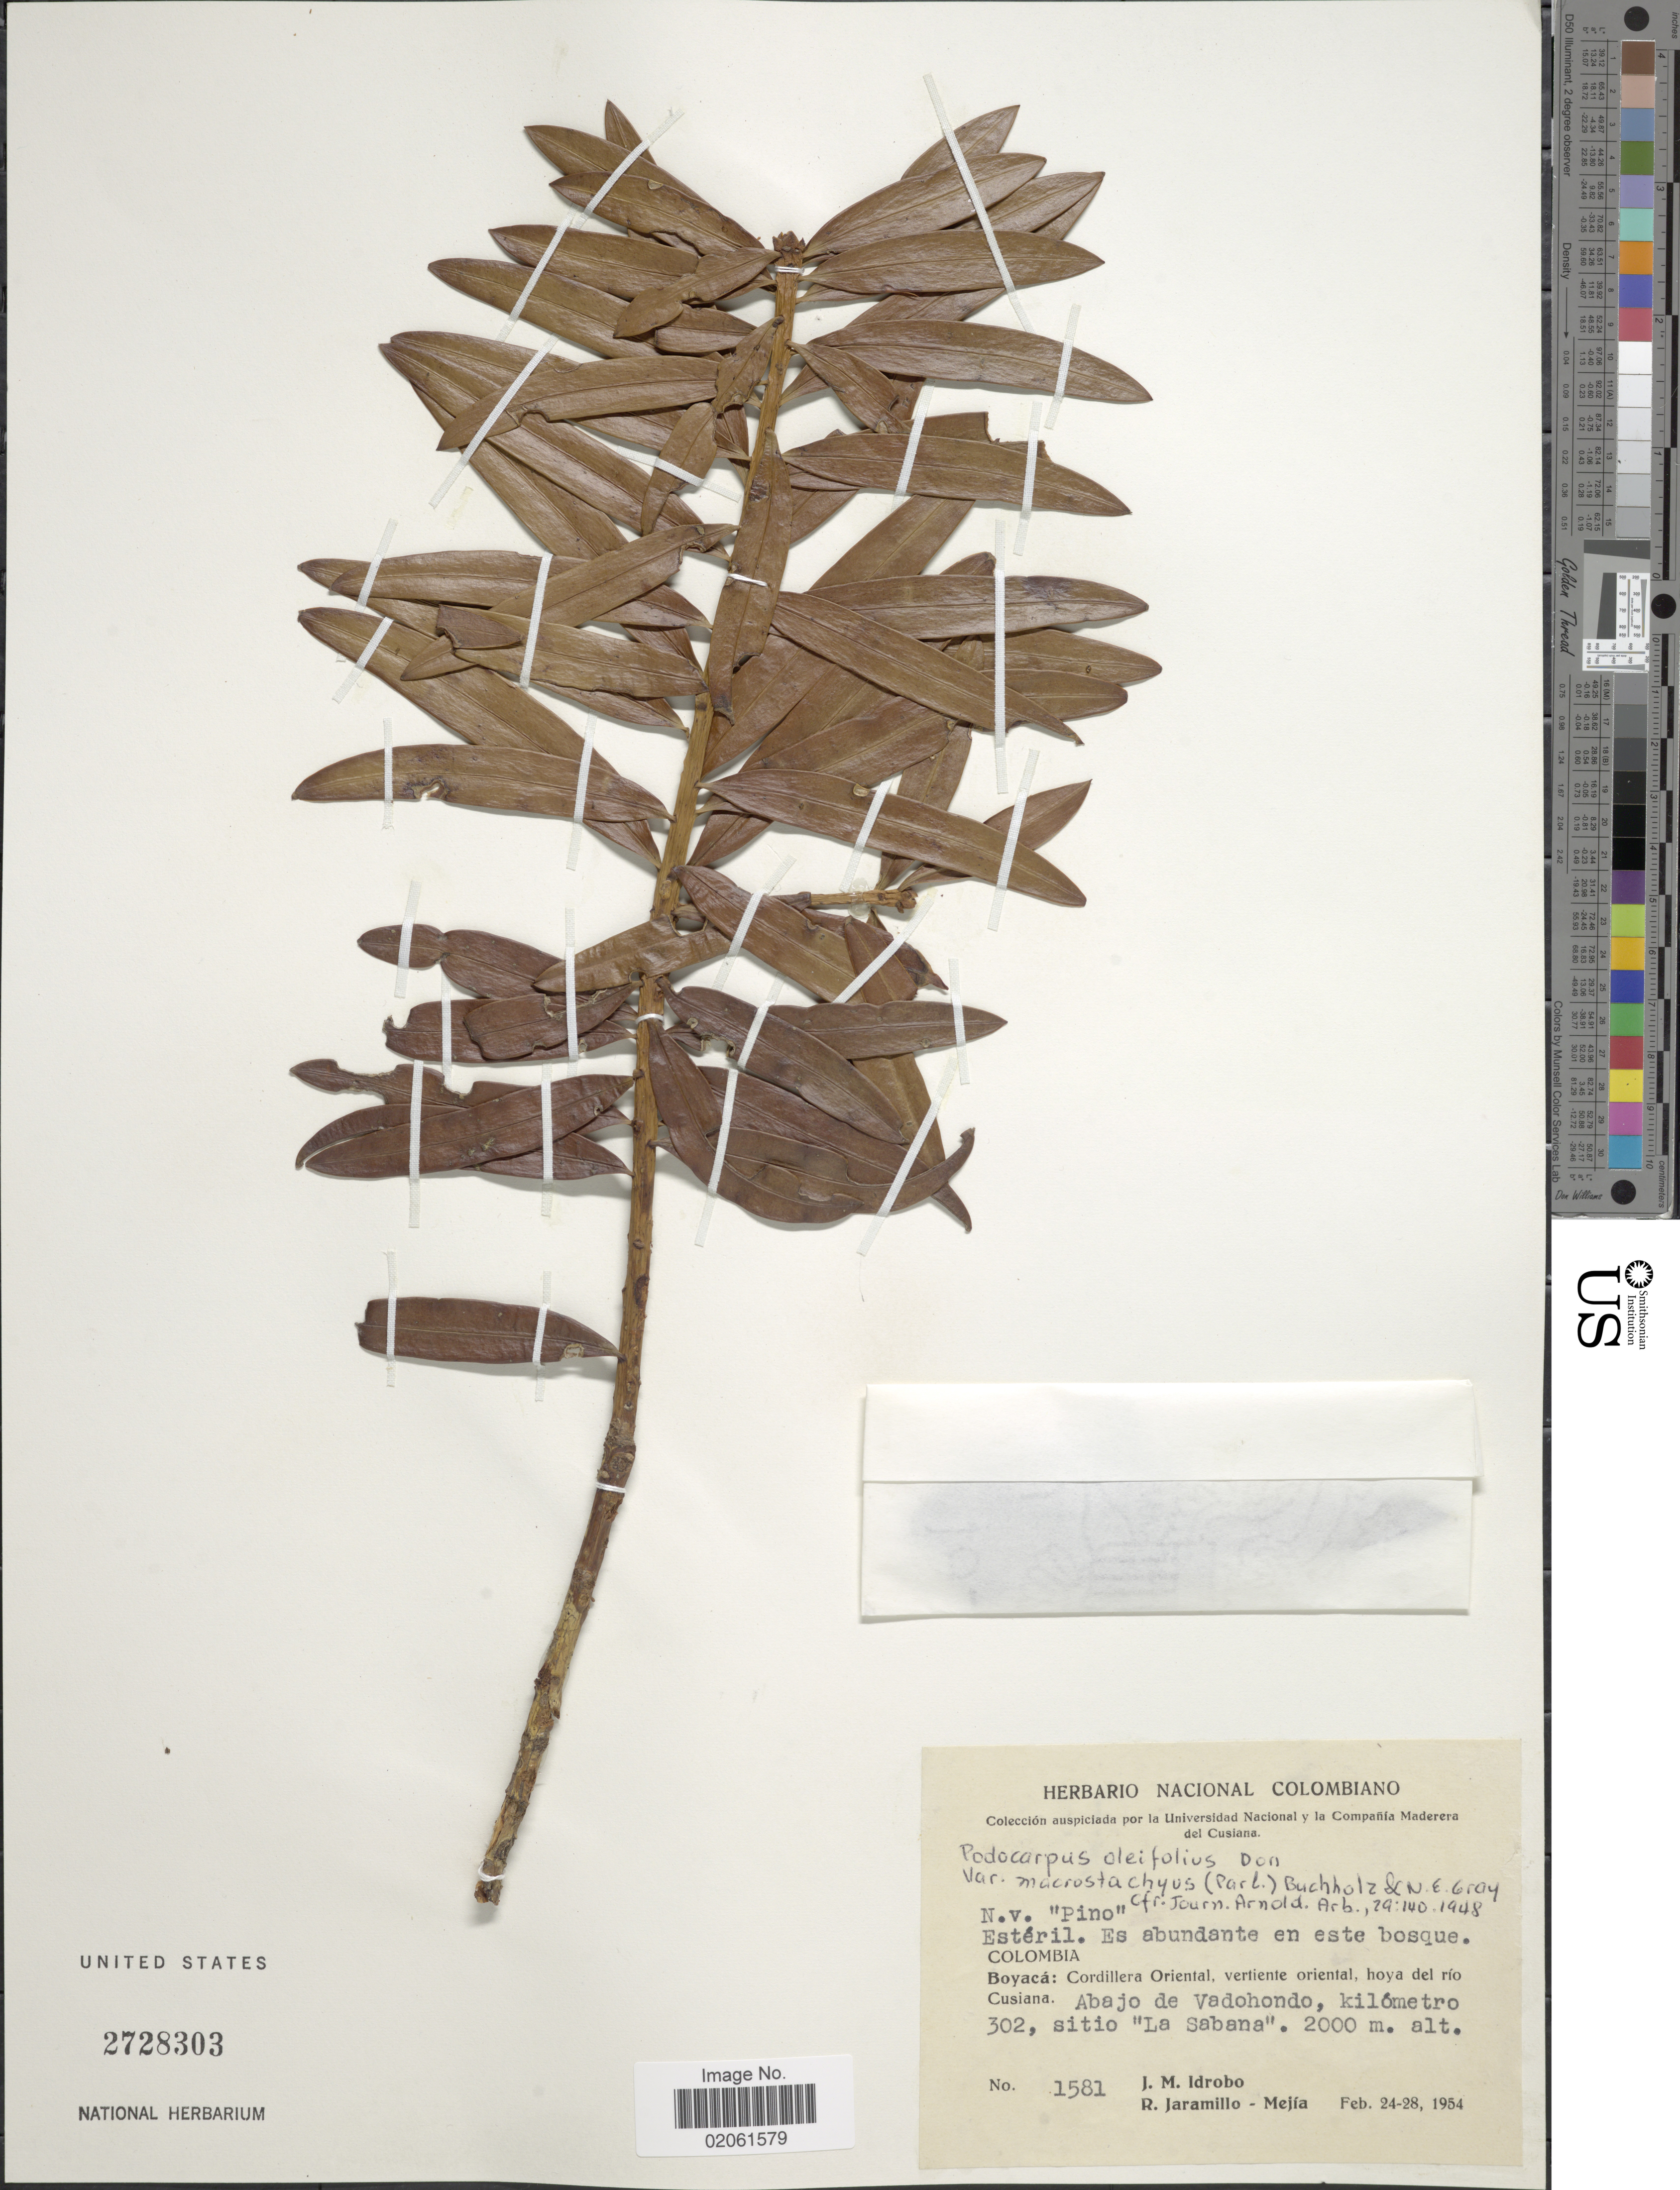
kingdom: Plantae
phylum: Tracheophyta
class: Pinopsida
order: Pinales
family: Podocarpaceae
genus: Podocarpus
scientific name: Podocarpus oleifolius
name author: D. Don ex Lamb.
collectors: J. M. Idrobo & R. Jaramillo M.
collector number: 1581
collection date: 1954-02-24/1954-02-28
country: Colombia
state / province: Boyacá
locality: Boyaca: Cordillera Oriental, vertiente , hoya del rio Cusiana. Abajo de Vadohondo, kilometro 302.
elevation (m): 2000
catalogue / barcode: US 2728303